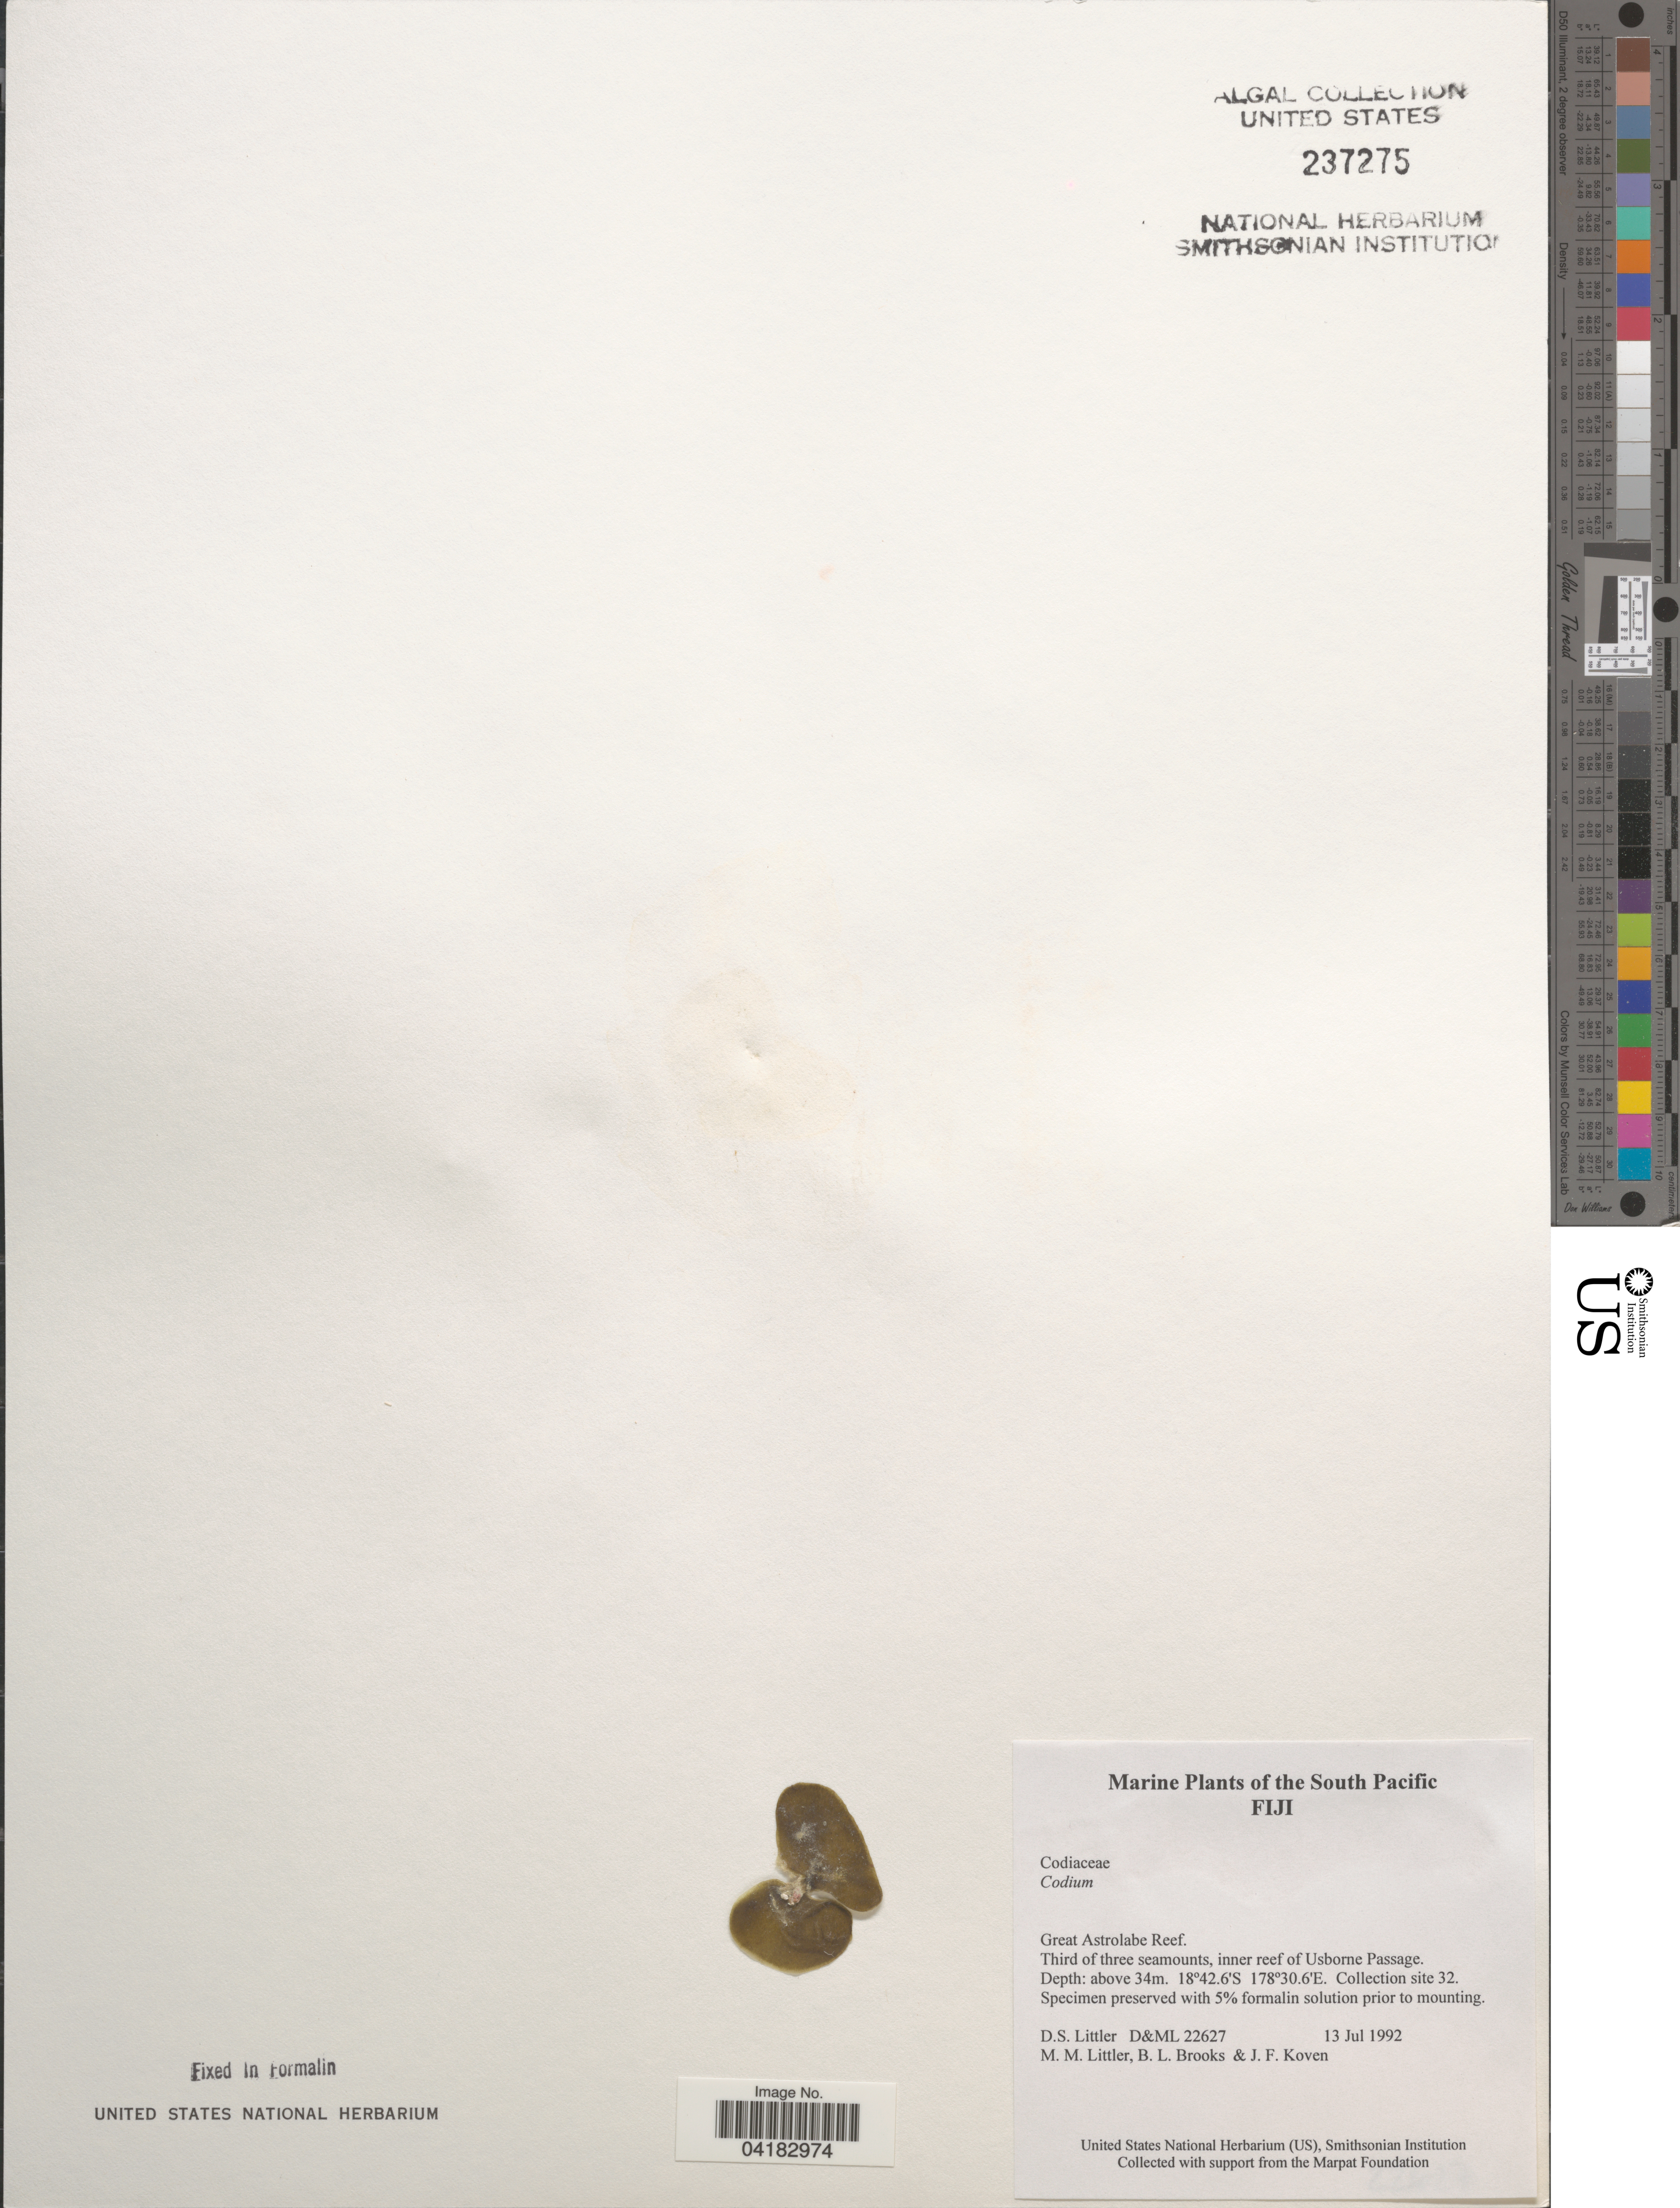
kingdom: Plantae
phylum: Chlorophyta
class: Ulvophyceae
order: Bryopsidales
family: Codiaceae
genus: Codium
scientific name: Codium sp.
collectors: D. S. Littler, B. Brooks & J. Koven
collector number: D&ML22627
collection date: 1992-07-13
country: Fiji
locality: South Pacific. Great Astrolabe Reef. Third of three seamounts, inner reef of Usborne Passage. Collection site 32.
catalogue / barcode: US 237275